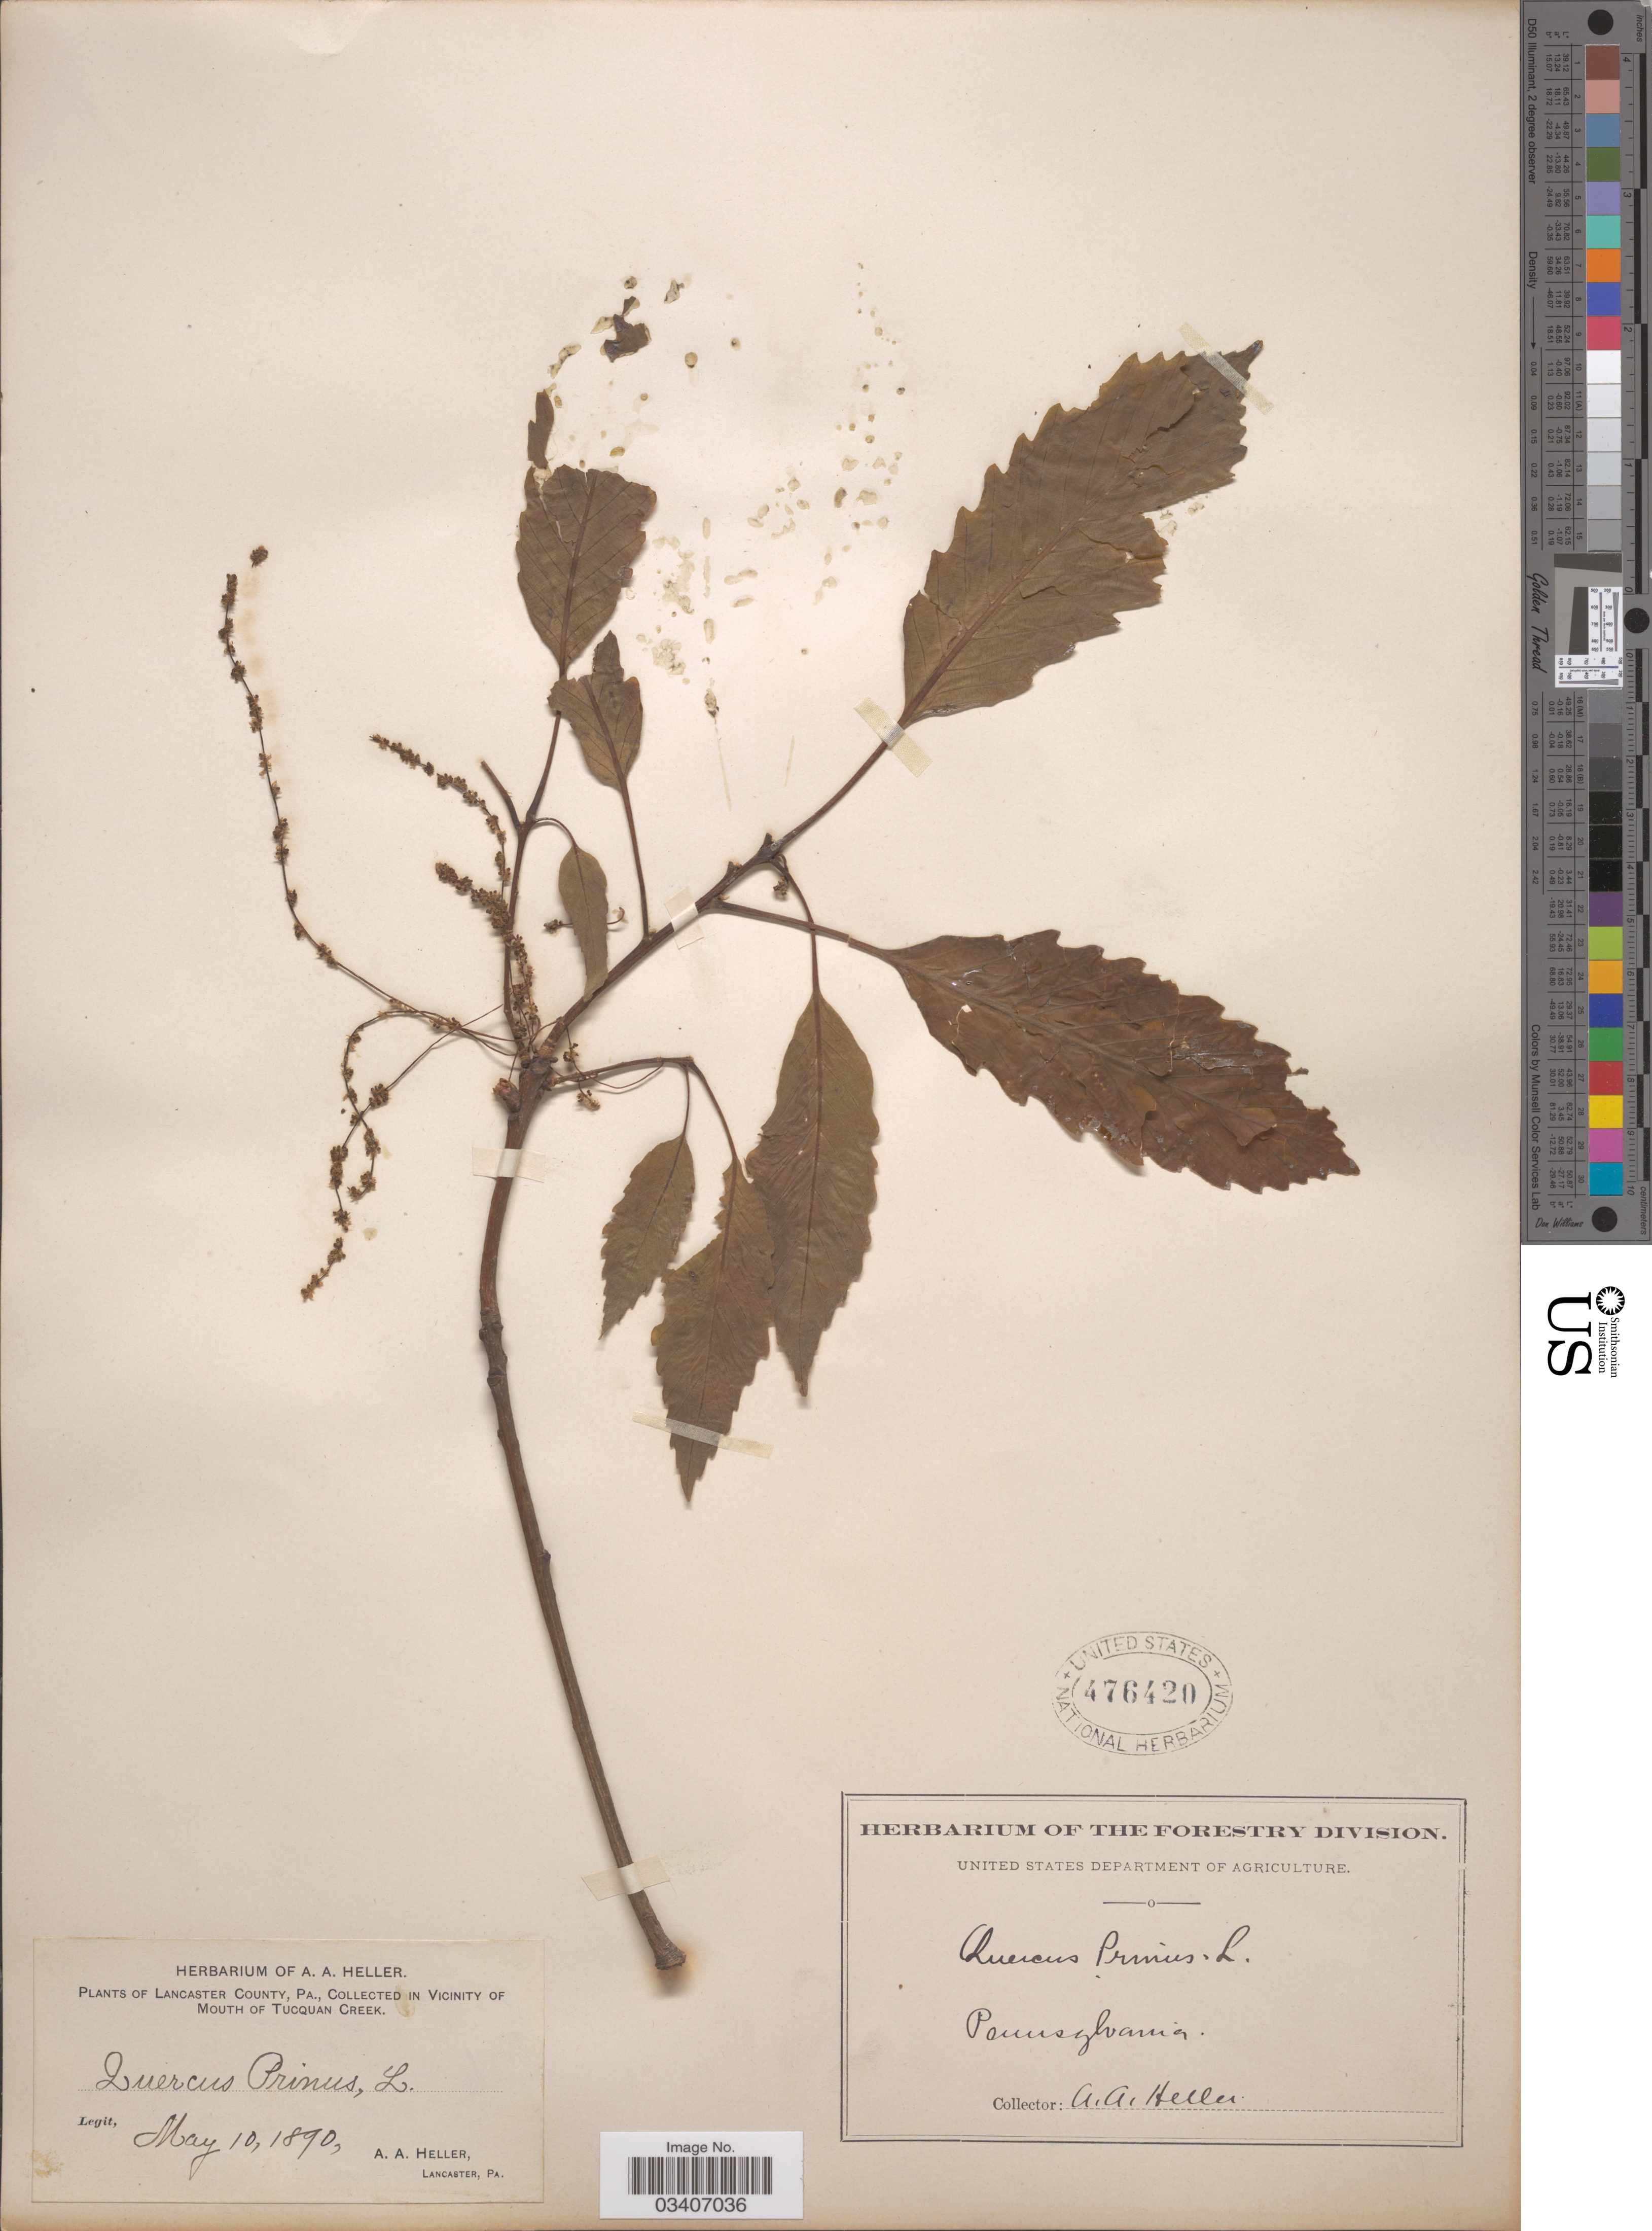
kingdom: Plantae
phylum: Tracheophyta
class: Magnoliopsida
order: Fagales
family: Fagaceae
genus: Quercus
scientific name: Quercus montana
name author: Willd.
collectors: A. A. Heller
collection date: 1890-05-10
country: United States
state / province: Pennsylvania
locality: Lancaster County. In Vicinity of Mouth of Tucquan Creek.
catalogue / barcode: US 476420